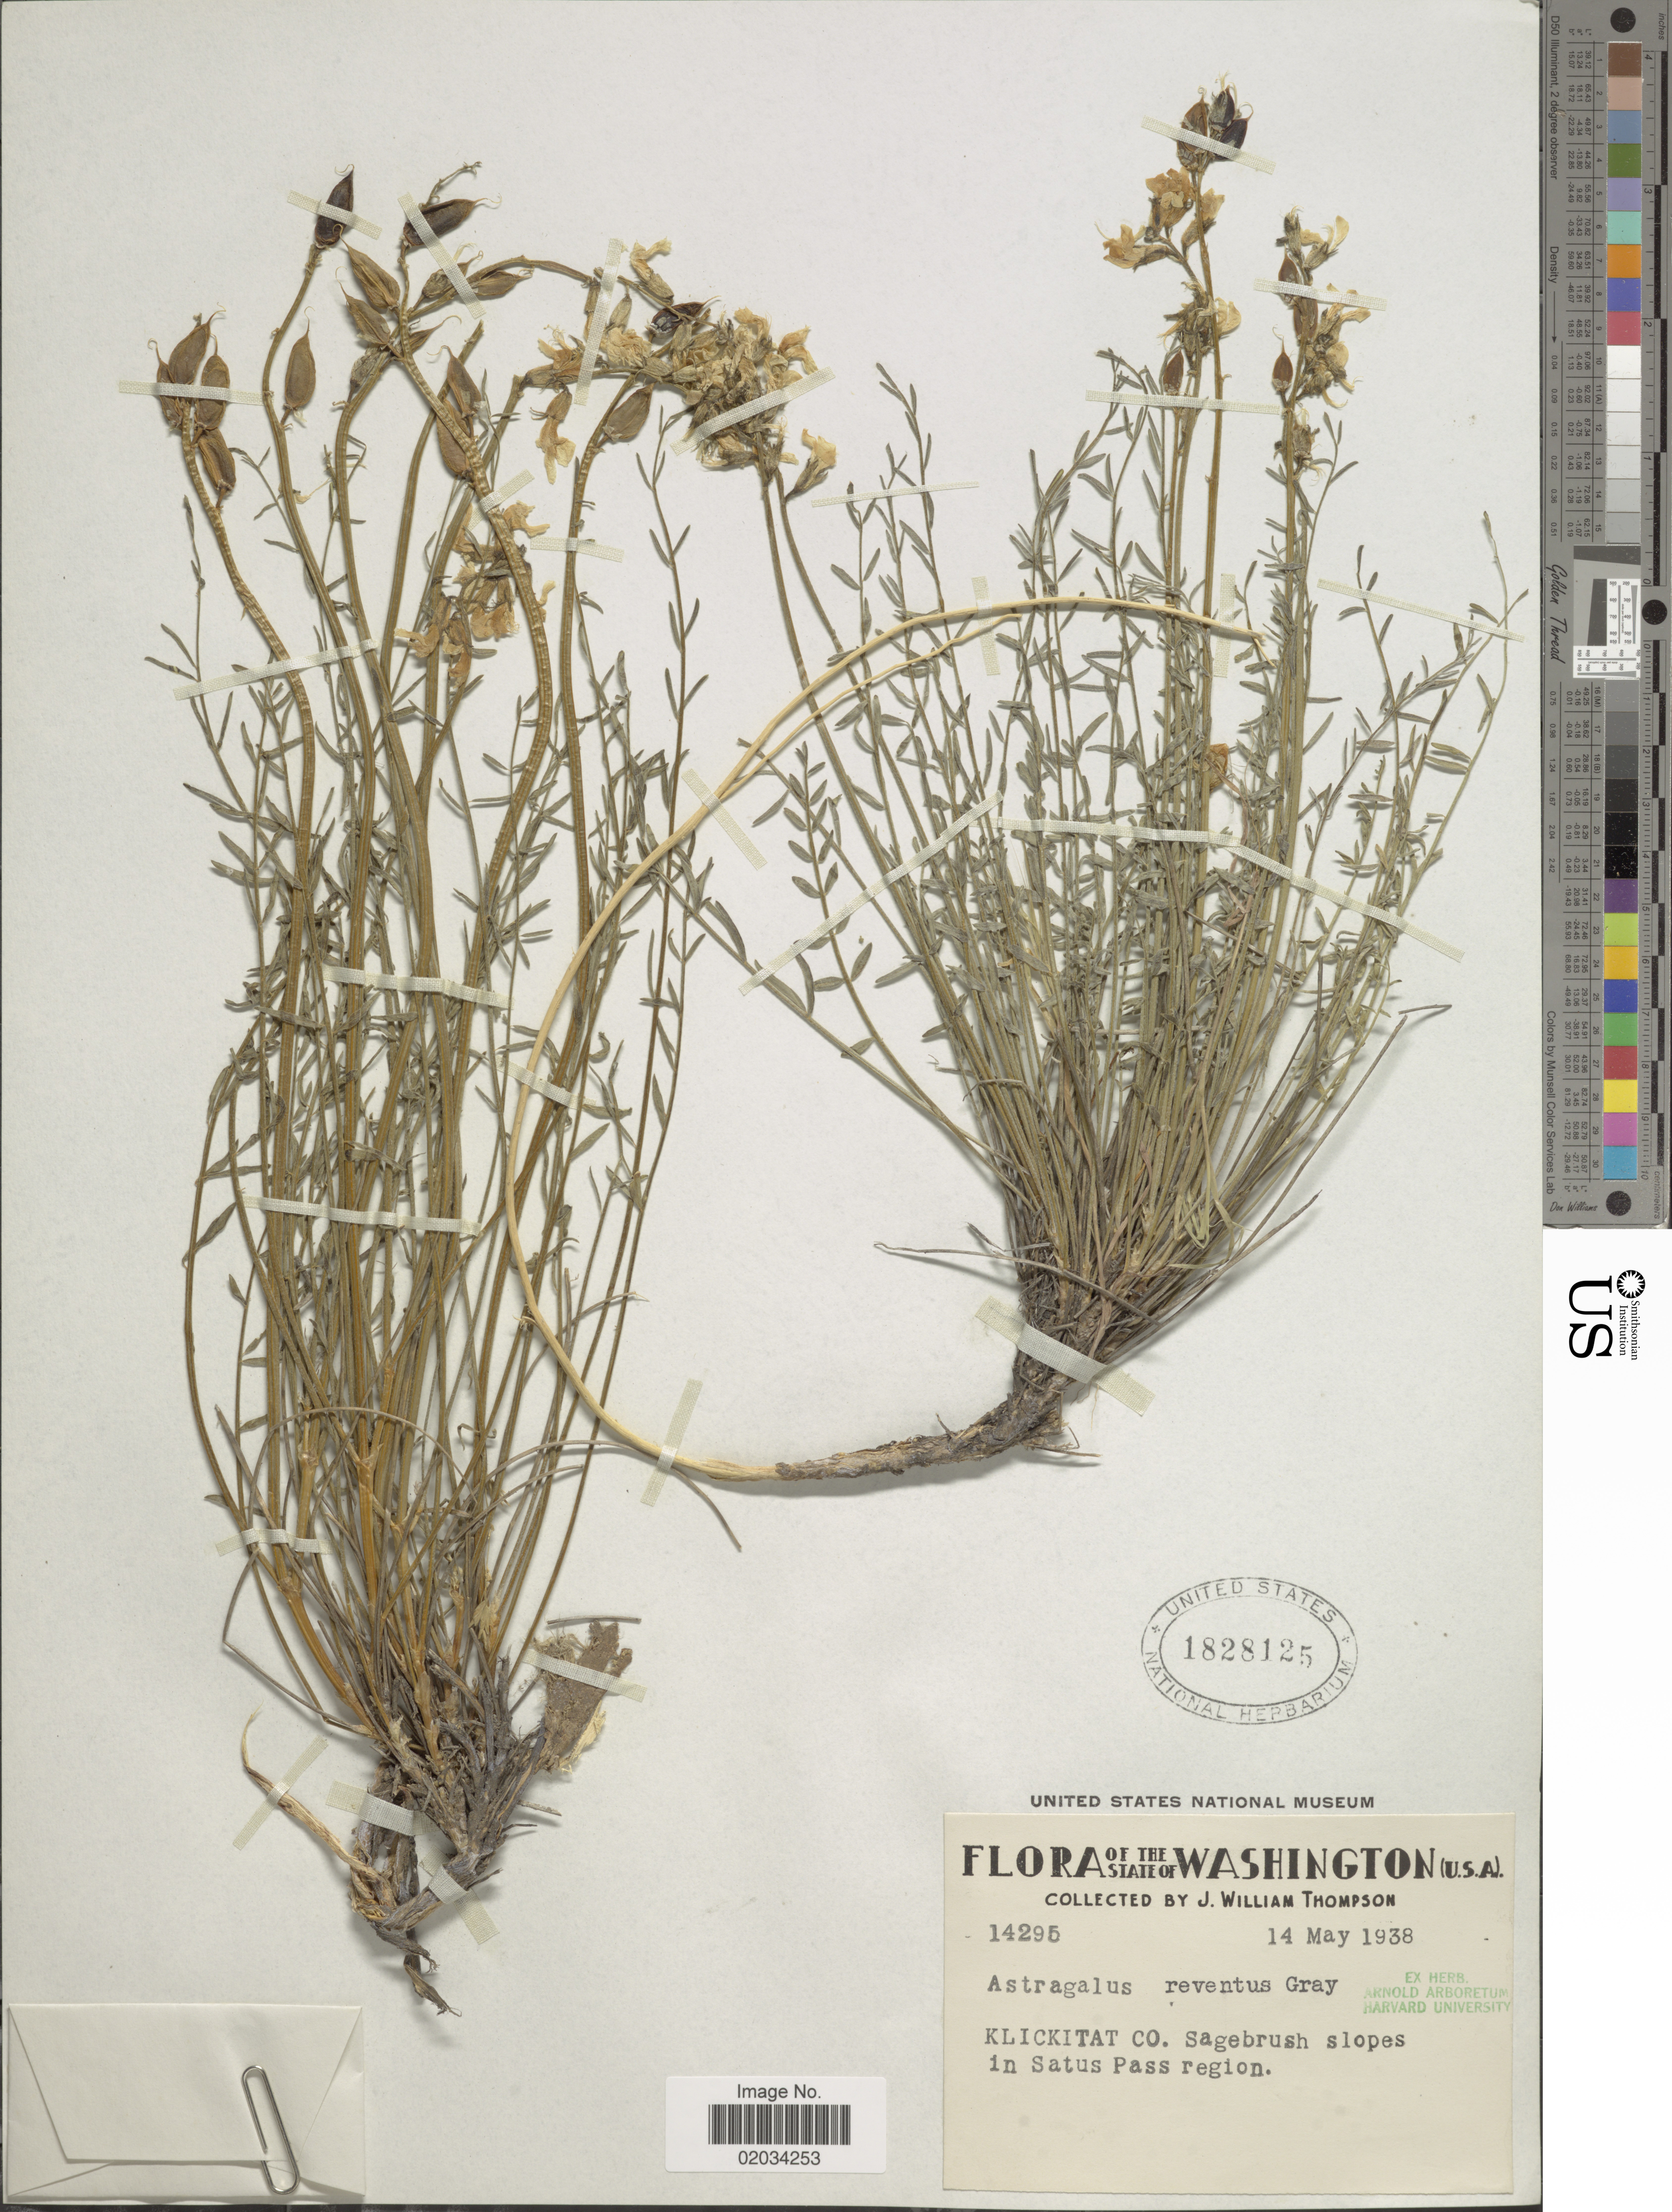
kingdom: Plantae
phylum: Tracheophyta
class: Magnoliopsida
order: Fabales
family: Fabaceae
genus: Astragalus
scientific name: Astragalus reventus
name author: A. Gray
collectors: J. W. Thompson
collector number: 14295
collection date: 1938-05-14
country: United States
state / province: Washington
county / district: Klickitat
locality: The State of Washington, Klickitat Co, Sagebrush slopes in Satus Pass region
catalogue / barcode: US 1828125